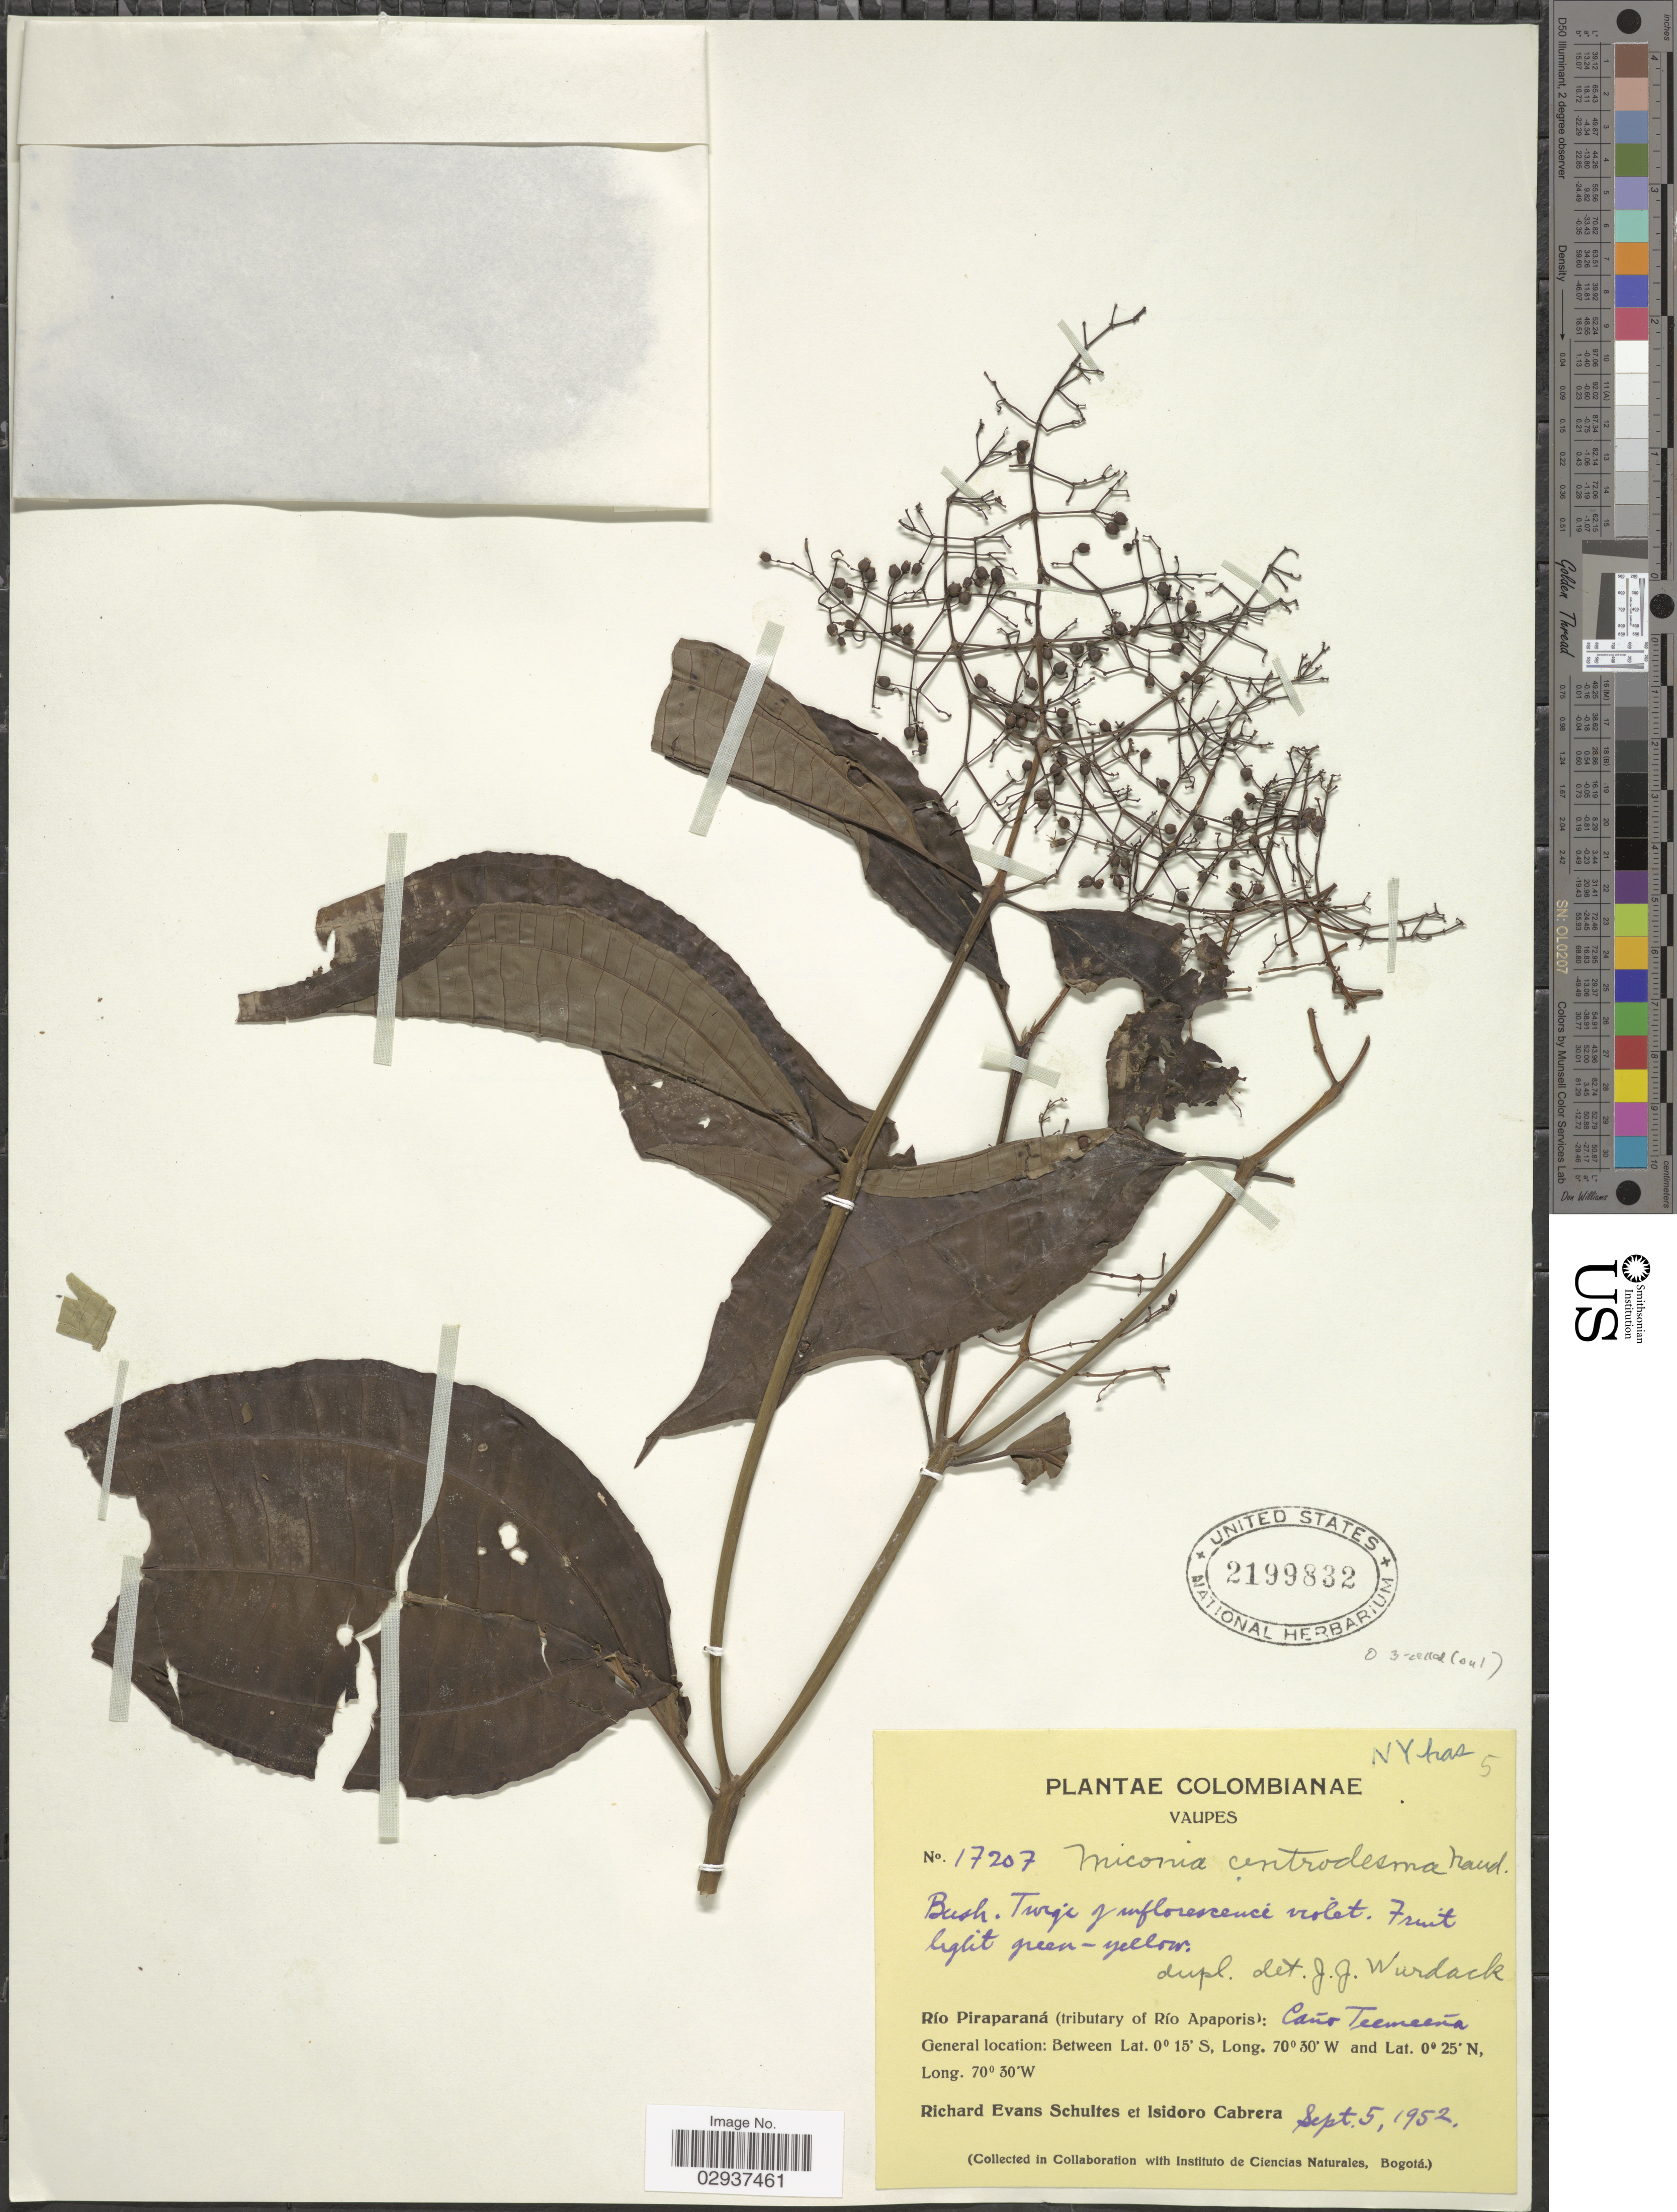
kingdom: Plantae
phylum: Tracheophyta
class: Magnoliopsida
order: Myrtales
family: Melastomataceae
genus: Miconia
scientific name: Miconia centrodesma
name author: Naudin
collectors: R. E. Schultes & I. Cabrera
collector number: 17207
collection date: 1952-09-05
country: Colombia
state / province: Vaupés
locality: Río Piraparaná (tributary of Río Apaporis): Caño Teemeeña.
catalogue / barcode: US 2199832